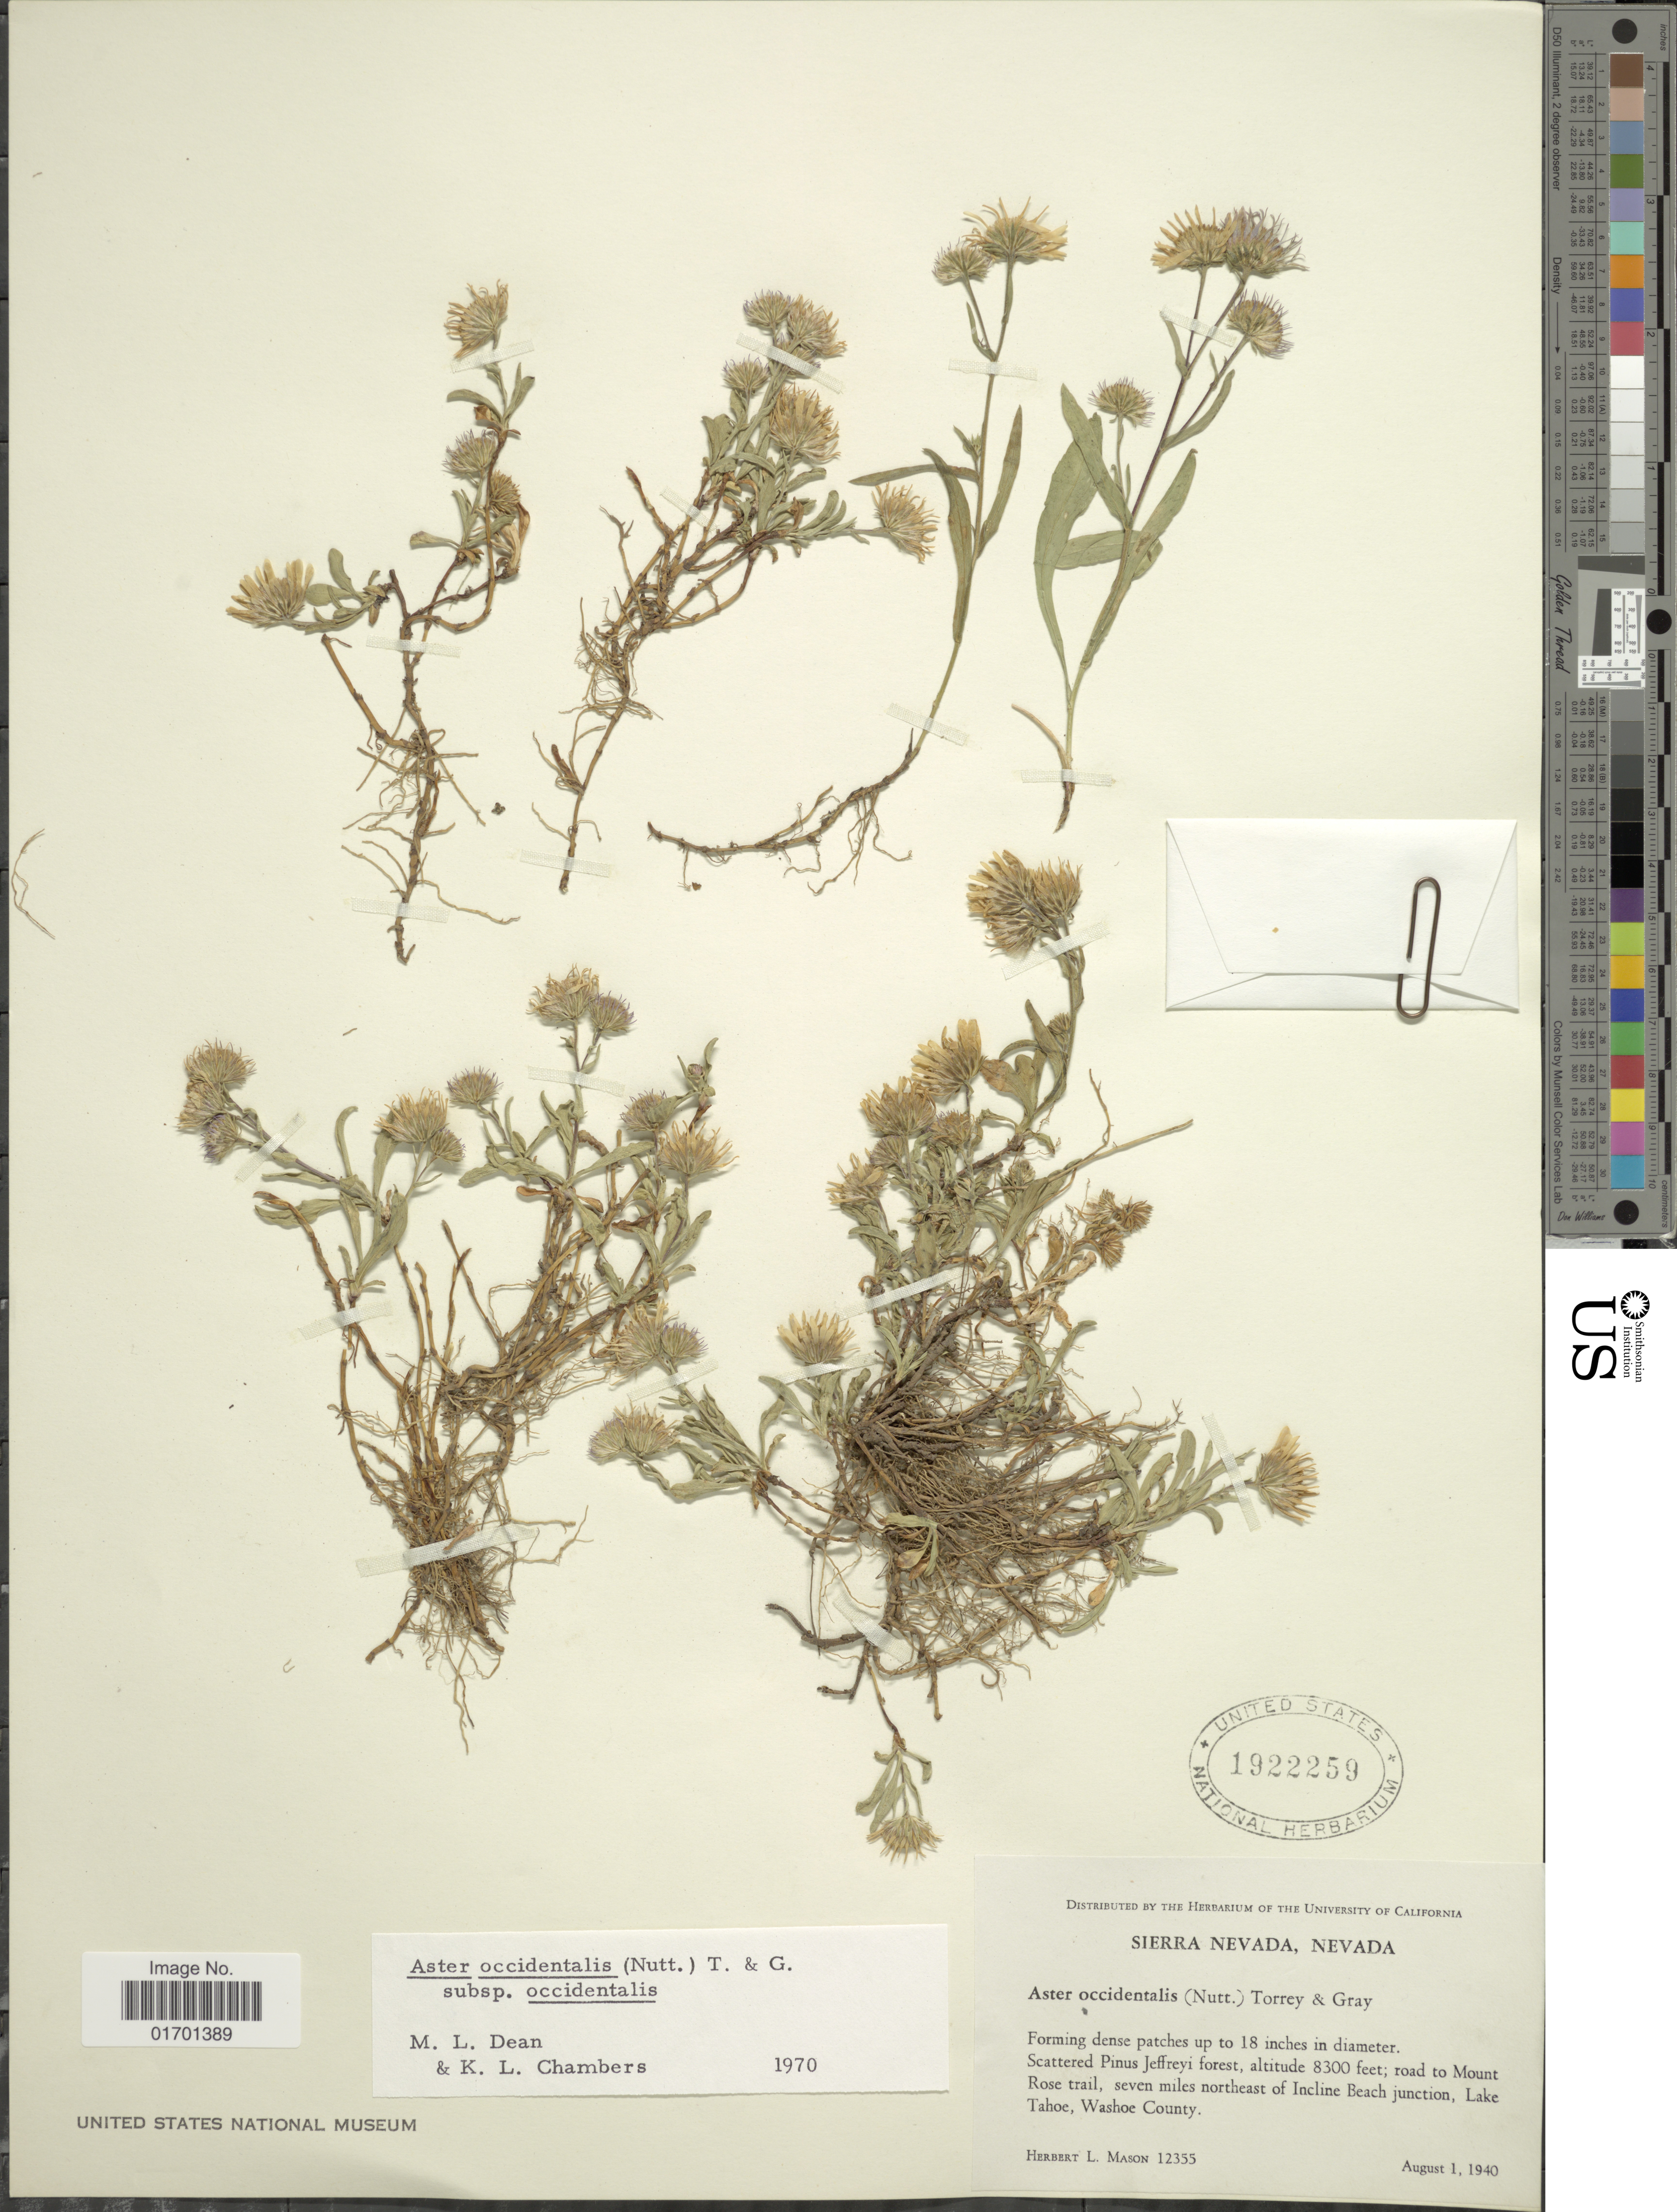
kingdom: Plantae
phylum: Tracheophyta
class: Magnoliopsida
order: Asterales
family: Asteraceae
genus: Symphyotrichum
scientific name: Symphyotrichum spathulatum var. spathulatum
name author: (Lindl.) G.L. Nesom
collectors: H. L. Mason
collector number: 12355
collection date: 1940-08-01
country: United States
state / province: Nevada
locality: Sierra Nevada, road to Mount Rose trail, seven miles northeast of Incline Beach junction, Lake Tahoe, Washoe County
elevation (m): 2530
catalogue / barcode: US 1922259